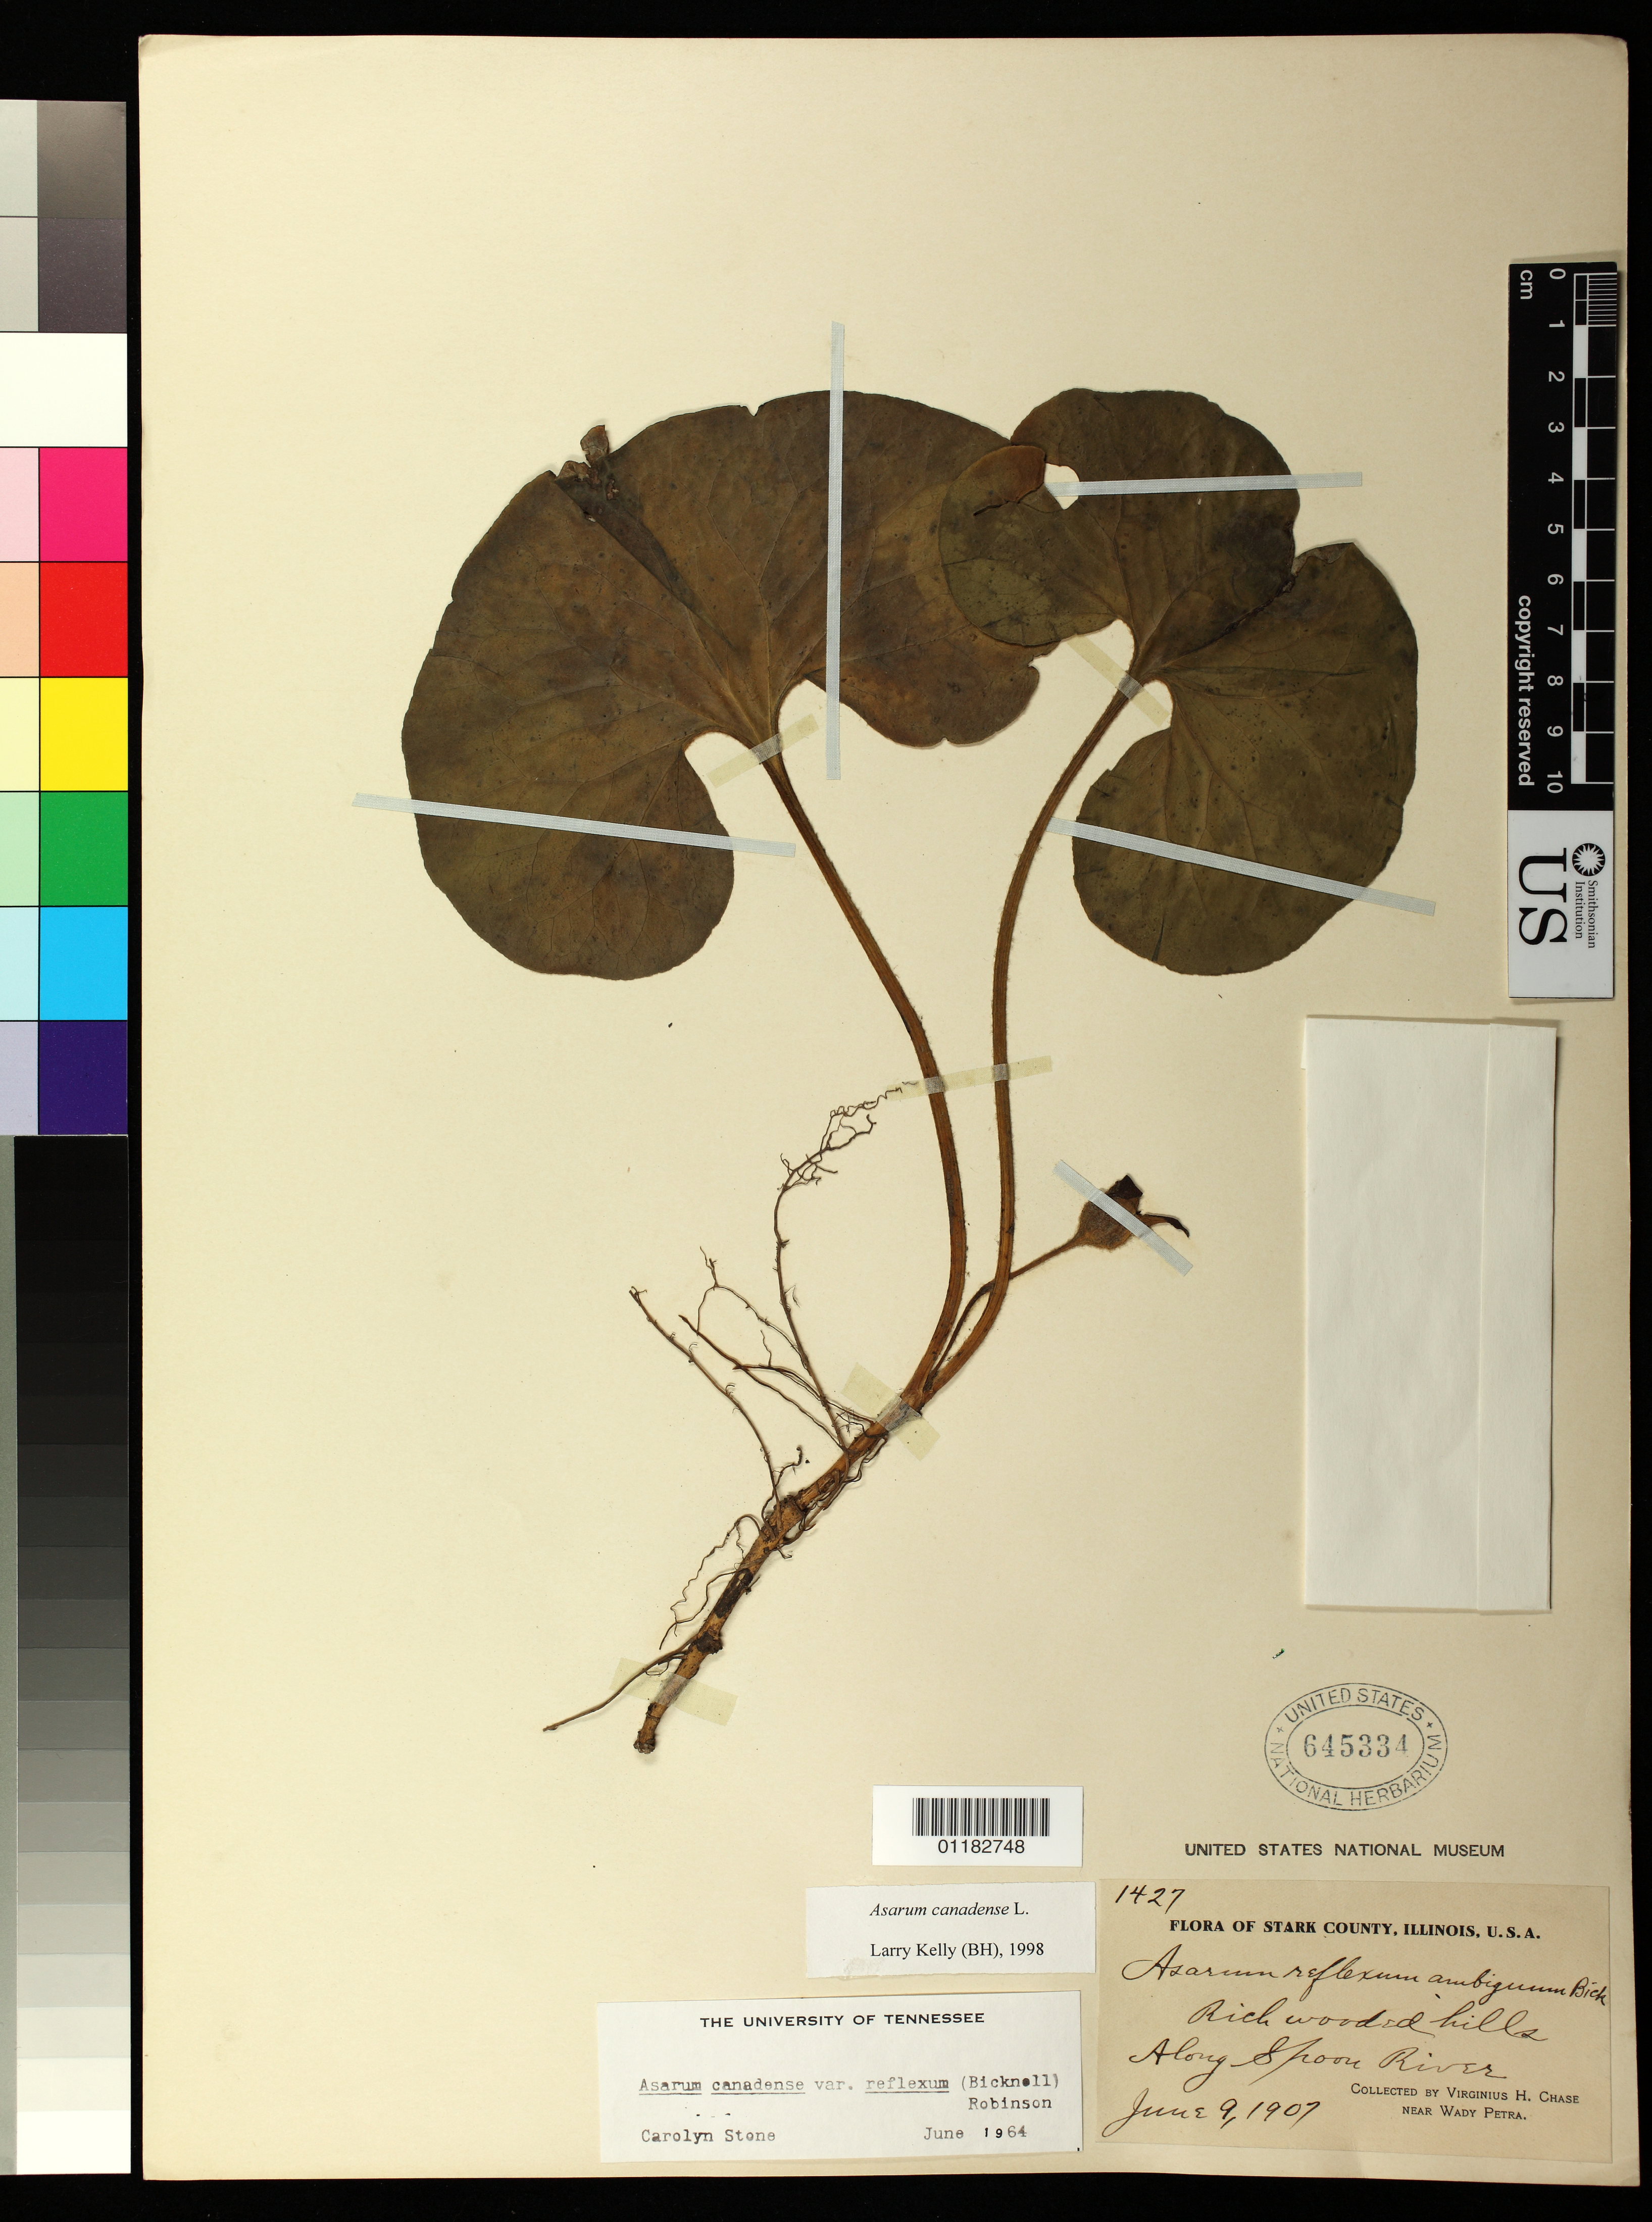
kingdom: Plantae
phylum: Tracheophyta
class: Magnoliopsida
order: Piperales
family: Aristolochiaceae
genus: Asarum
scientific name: Asarum canadense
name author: L.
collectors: V. H. Chase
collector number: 1427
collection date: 1907-06-09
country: United States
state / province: Illinois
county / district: Stark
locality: Stark County: Wooded hills along Spoon River. Near Wady Petra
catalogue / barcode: US 645334